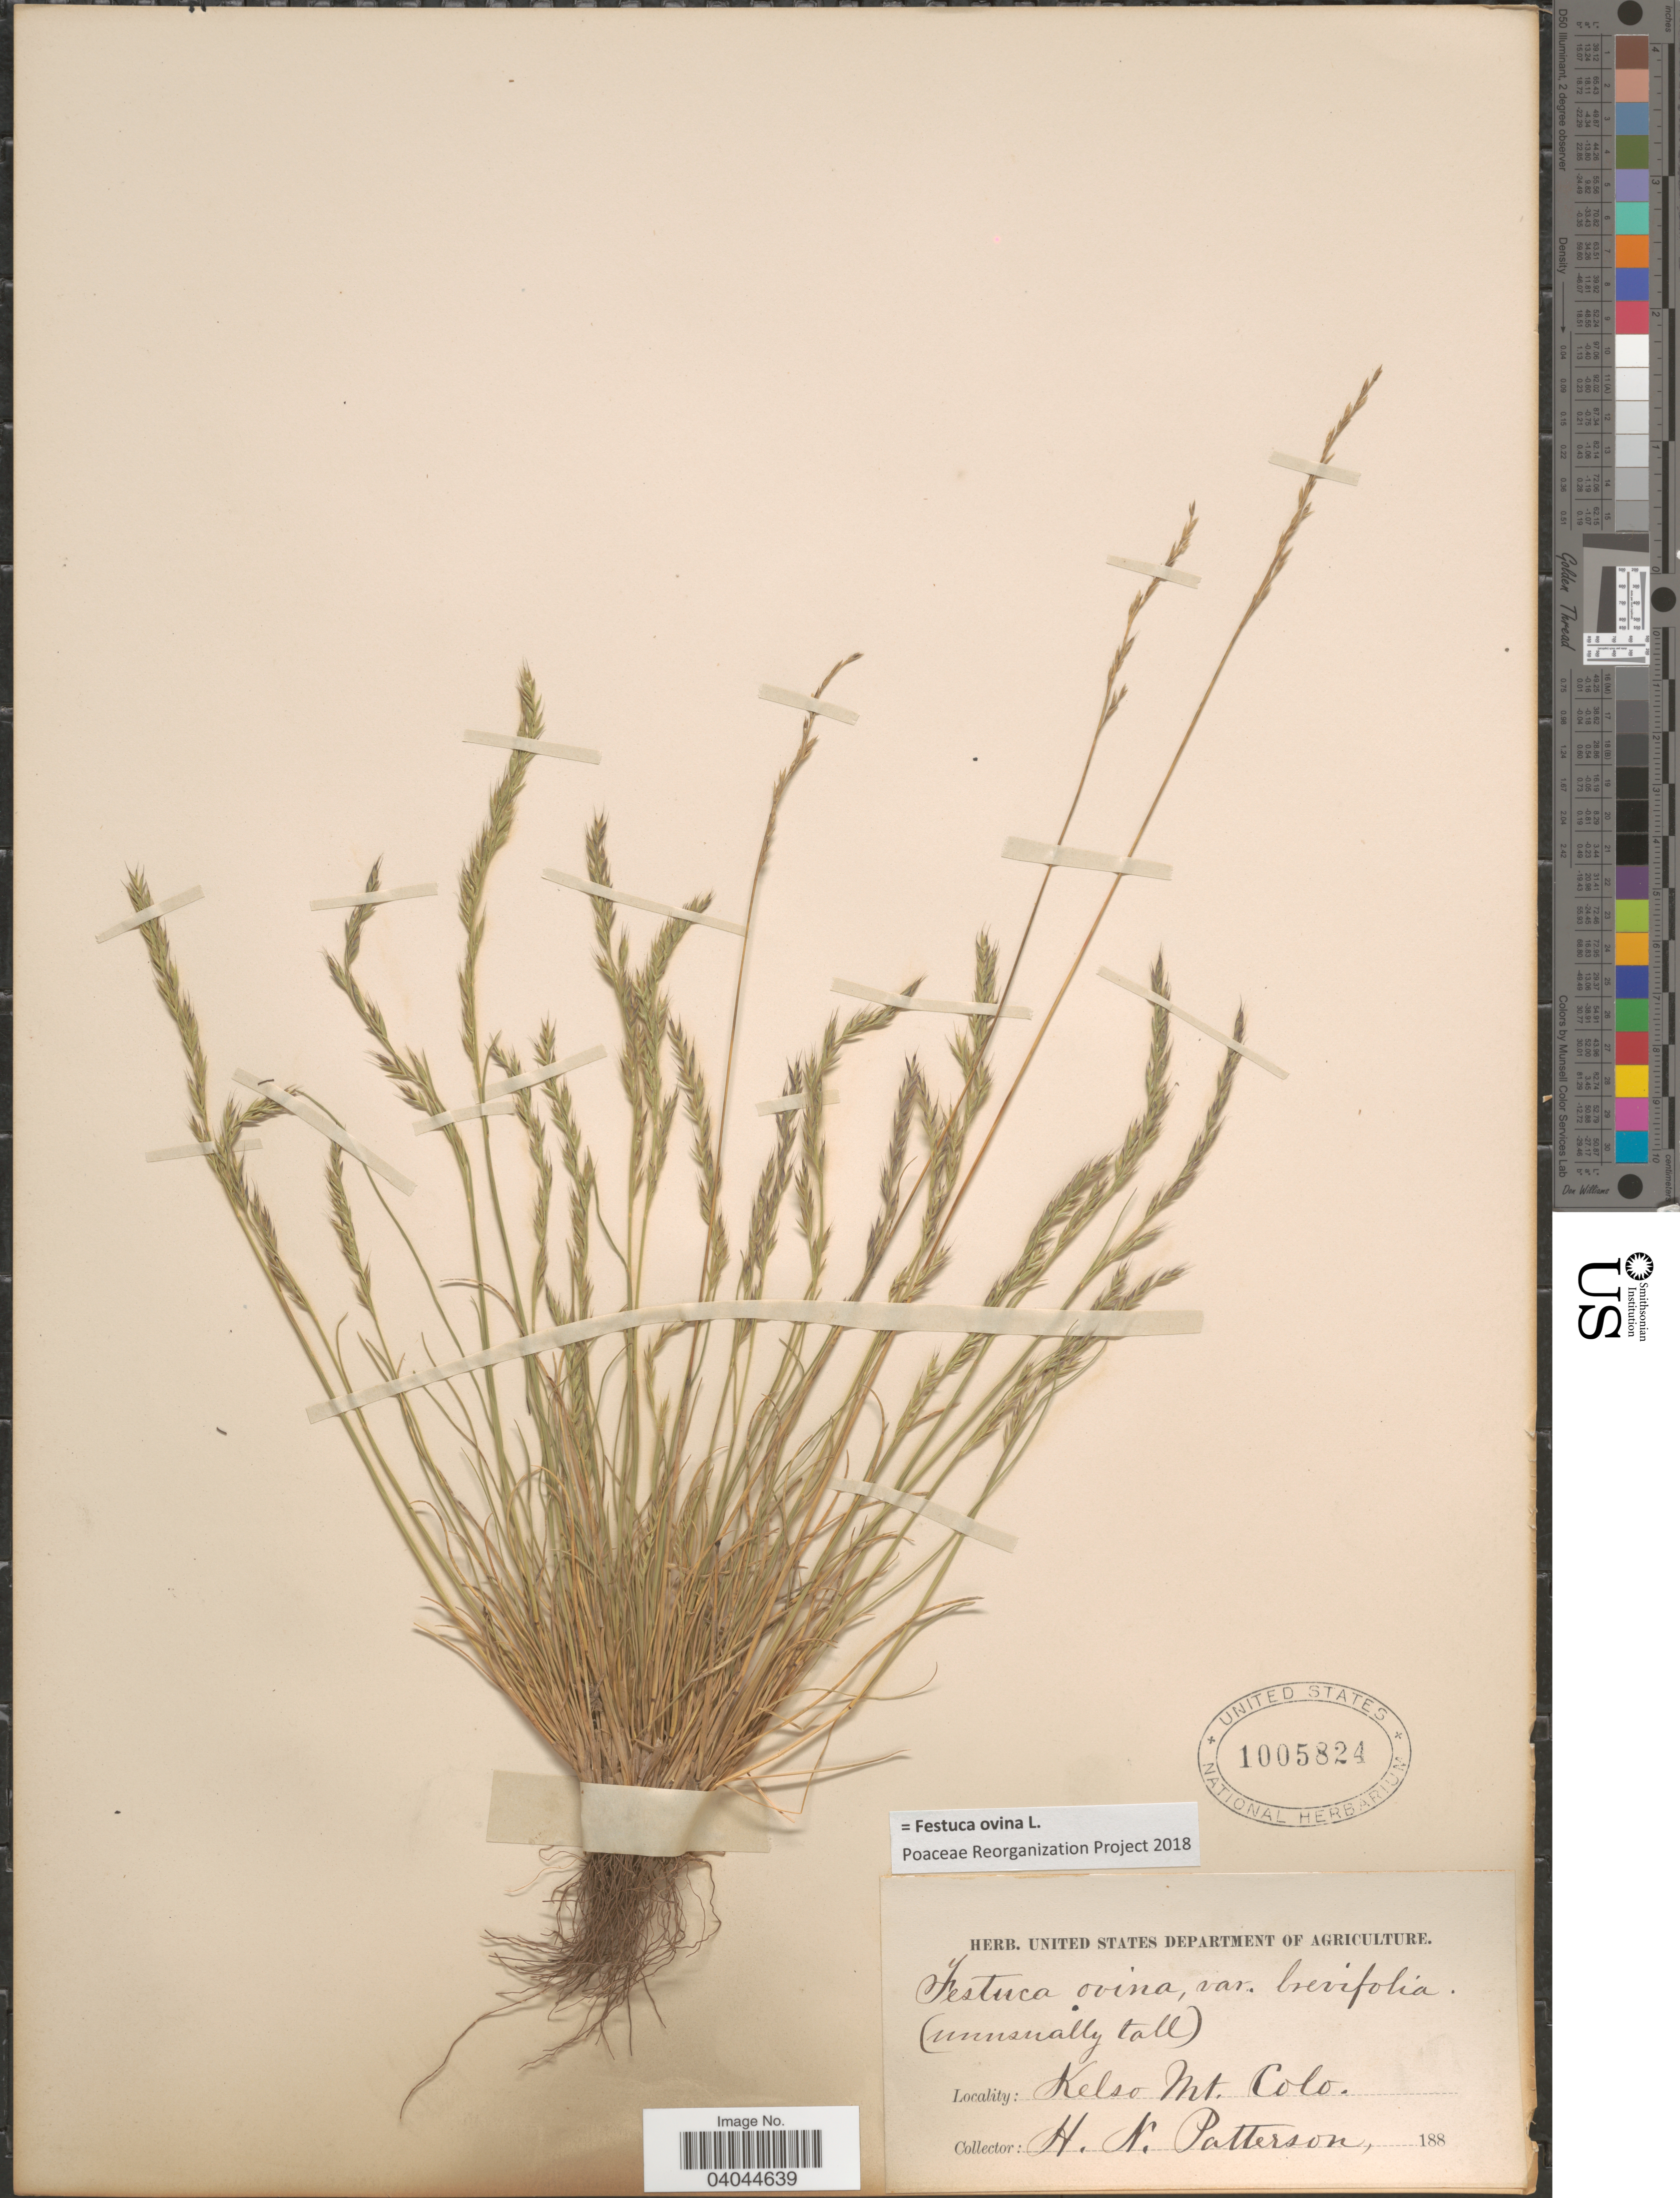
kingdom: Plantae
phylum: Tracheophyta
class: Liliopsida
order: Poales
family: Poaceae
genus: Festuca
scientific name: Festuca ovina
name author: L.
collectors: H. N. Patterson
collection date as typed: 188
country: United States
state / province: Colorado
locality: Kelso Mt.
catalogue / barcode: US 1005824